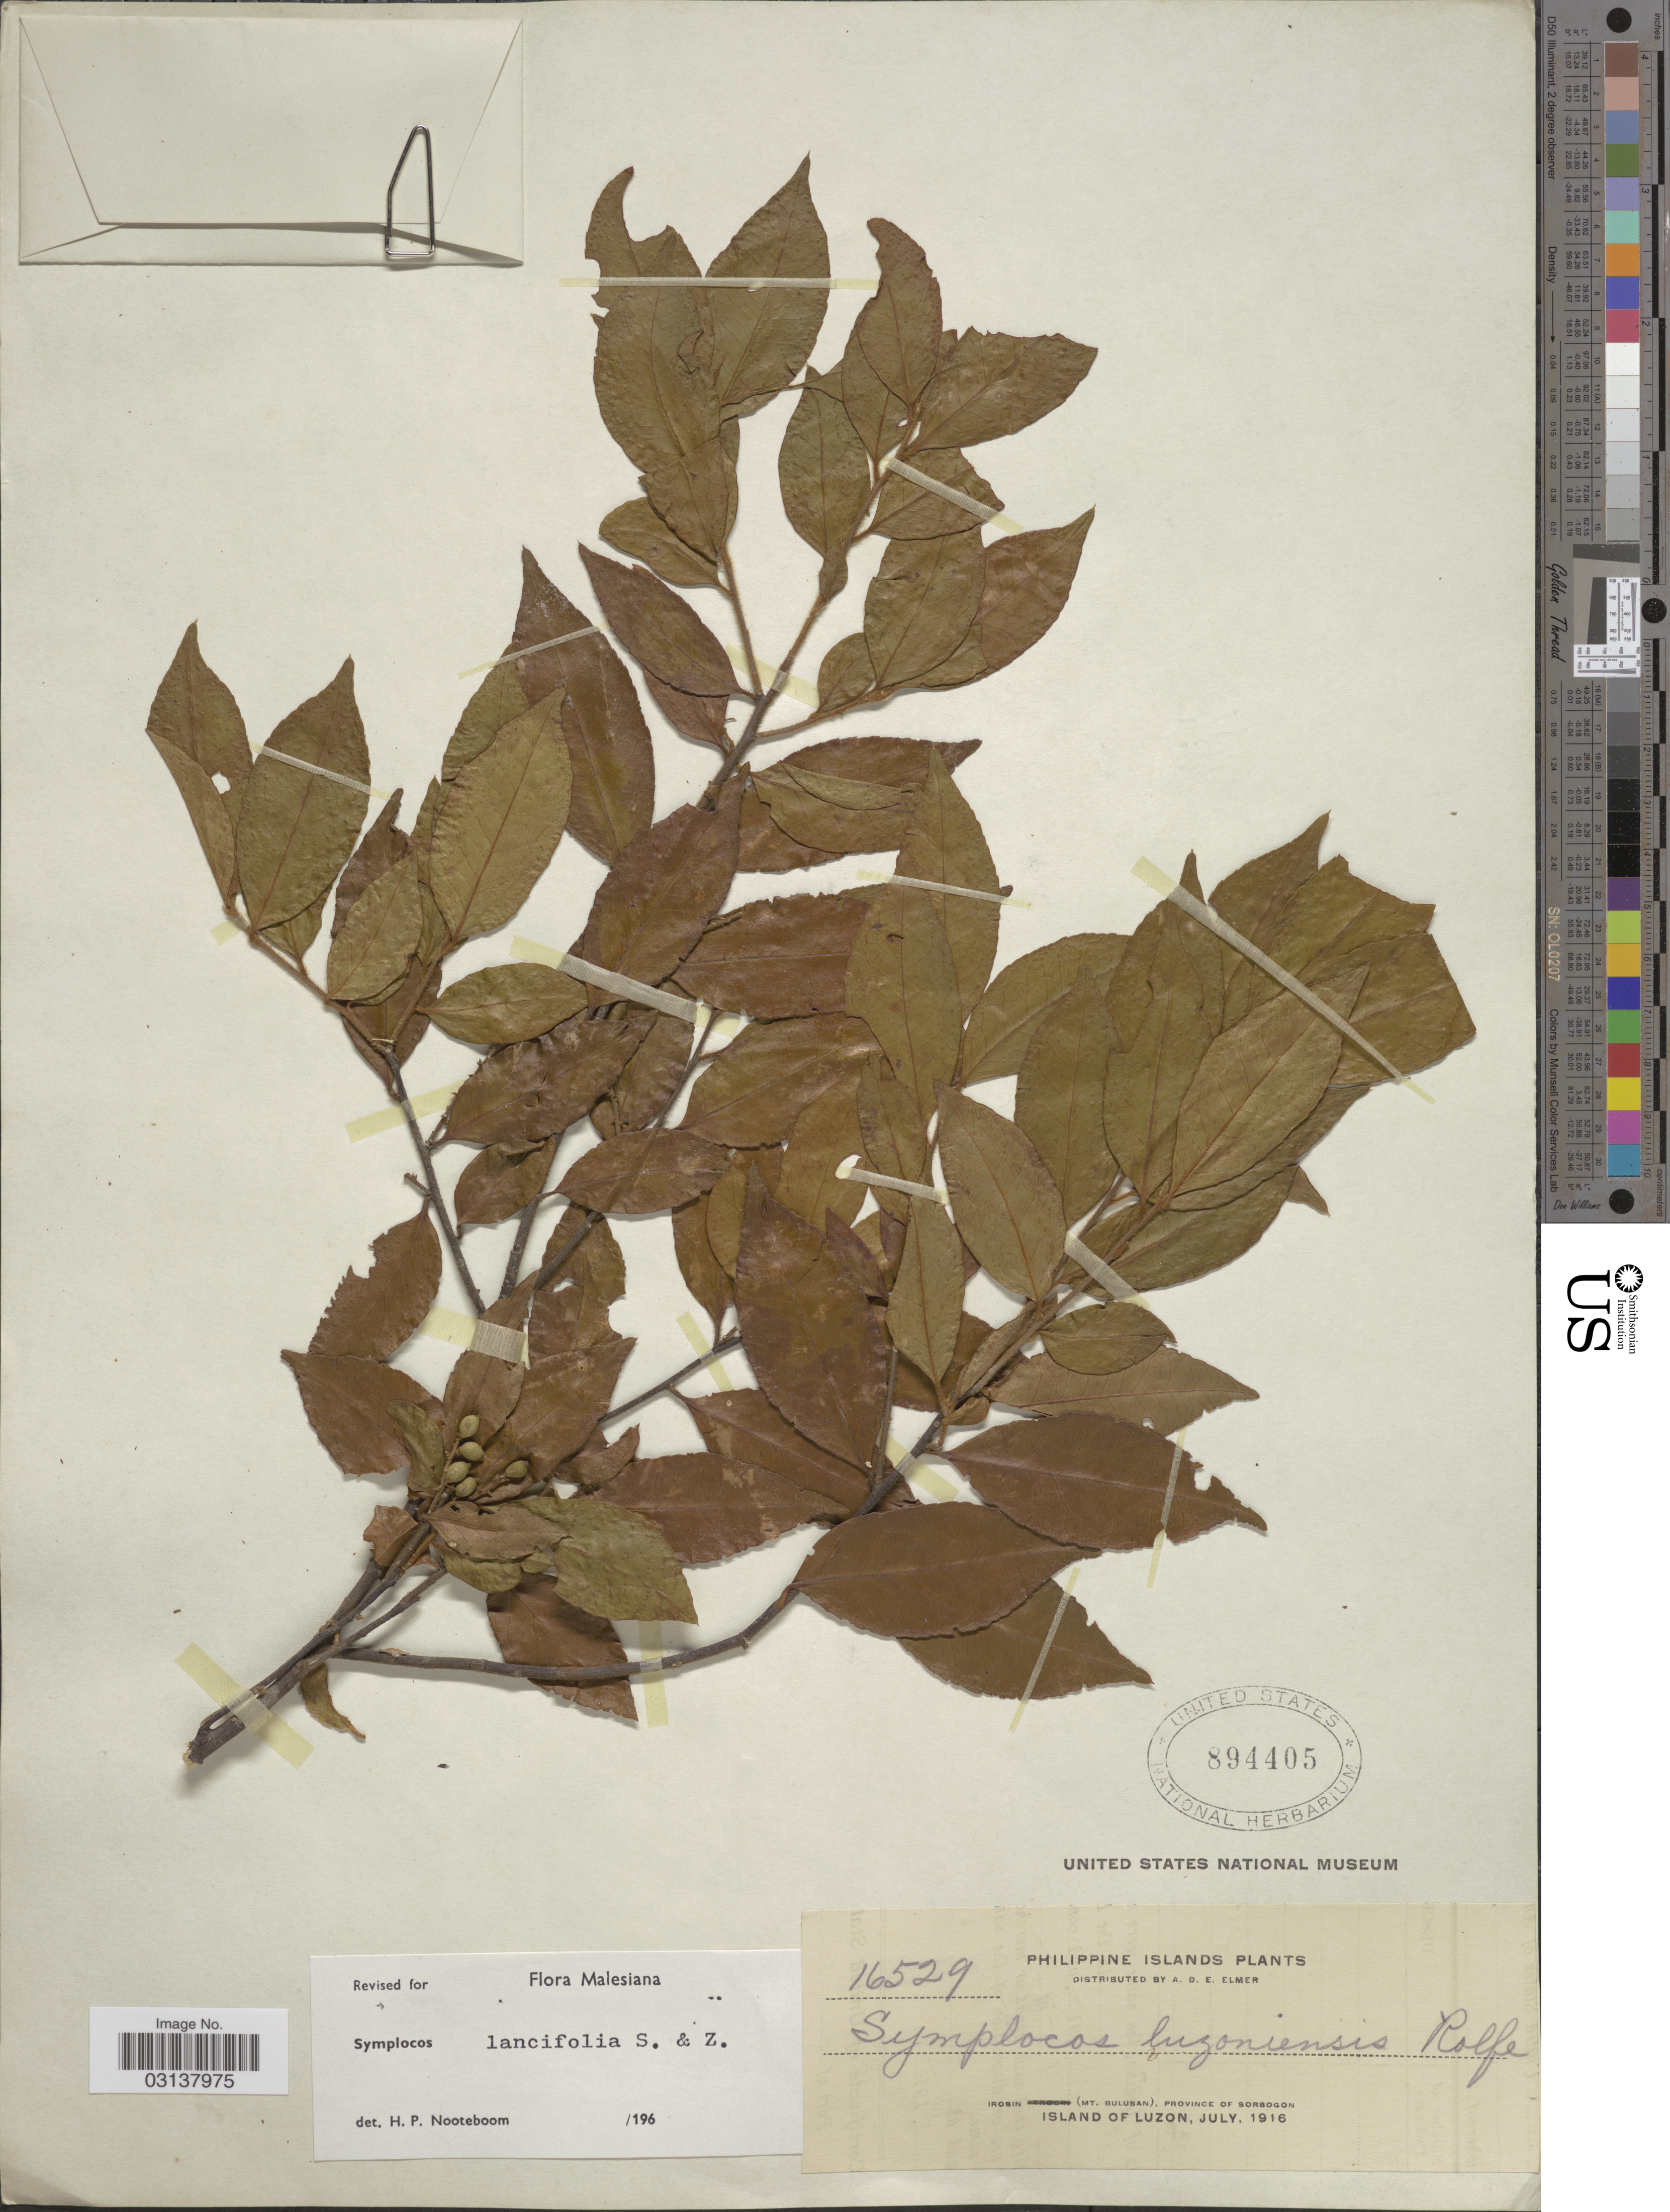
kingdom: Plantae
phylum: Tracheophyta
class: Magnoliopsida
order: Ericales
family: Symplocaceae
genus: Symplocos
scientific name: Symplocos lancifolia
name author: Siebert & Zucc.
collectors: A. D. E. Elmer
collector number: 16529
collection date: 1916-07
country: Philippines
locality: Philippine Islands. Irosin (Mt. Bulusan), Province of Sorsogon. Island of Luzon.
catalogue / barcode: US 894405